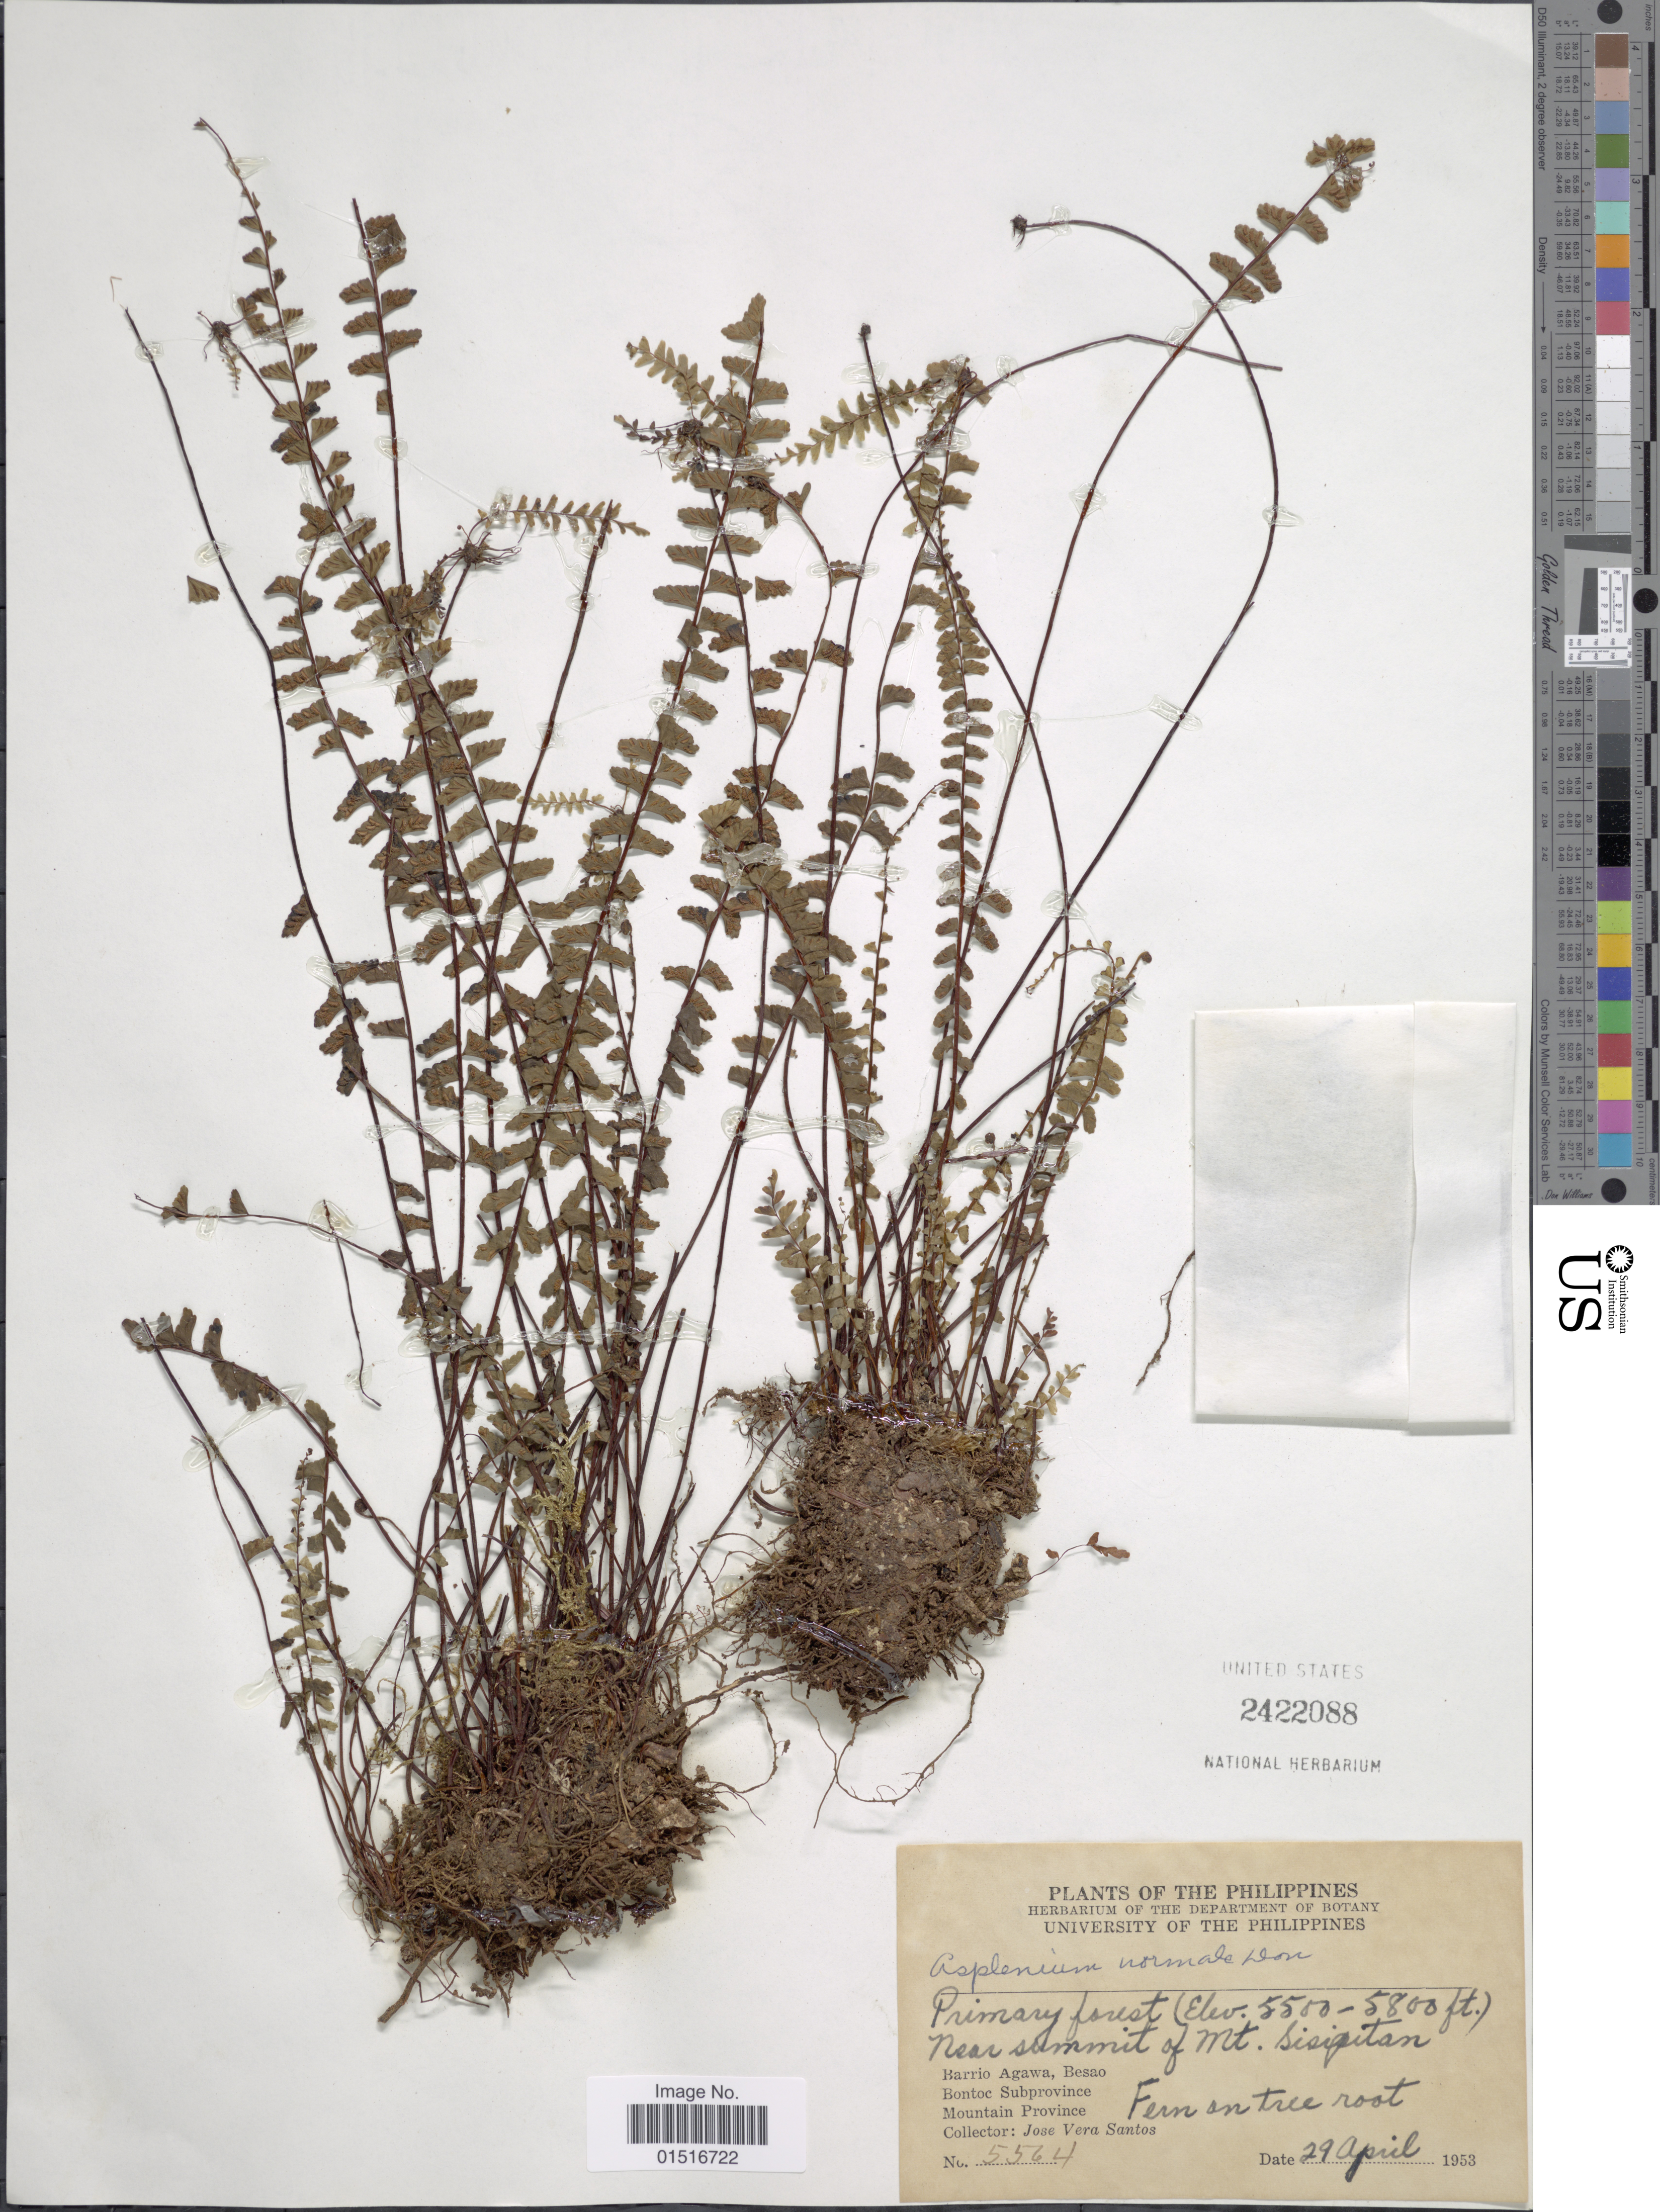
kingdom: Plantae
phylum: Tracheophyta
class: Polypodiopsida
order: Polypodiales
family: Aspleniaceae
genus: Asplenium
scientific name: Asplenium normale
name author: D. Don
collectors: J. Vera Santos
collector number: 5564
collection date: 1953-04-29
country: Philippines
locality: Primary forest. Near summit of Mt. Sisiqitan. Barrio Agawa, Besao. Bontoc Subprovince. Mountain Province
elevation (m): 1676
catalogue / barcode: US 2422088